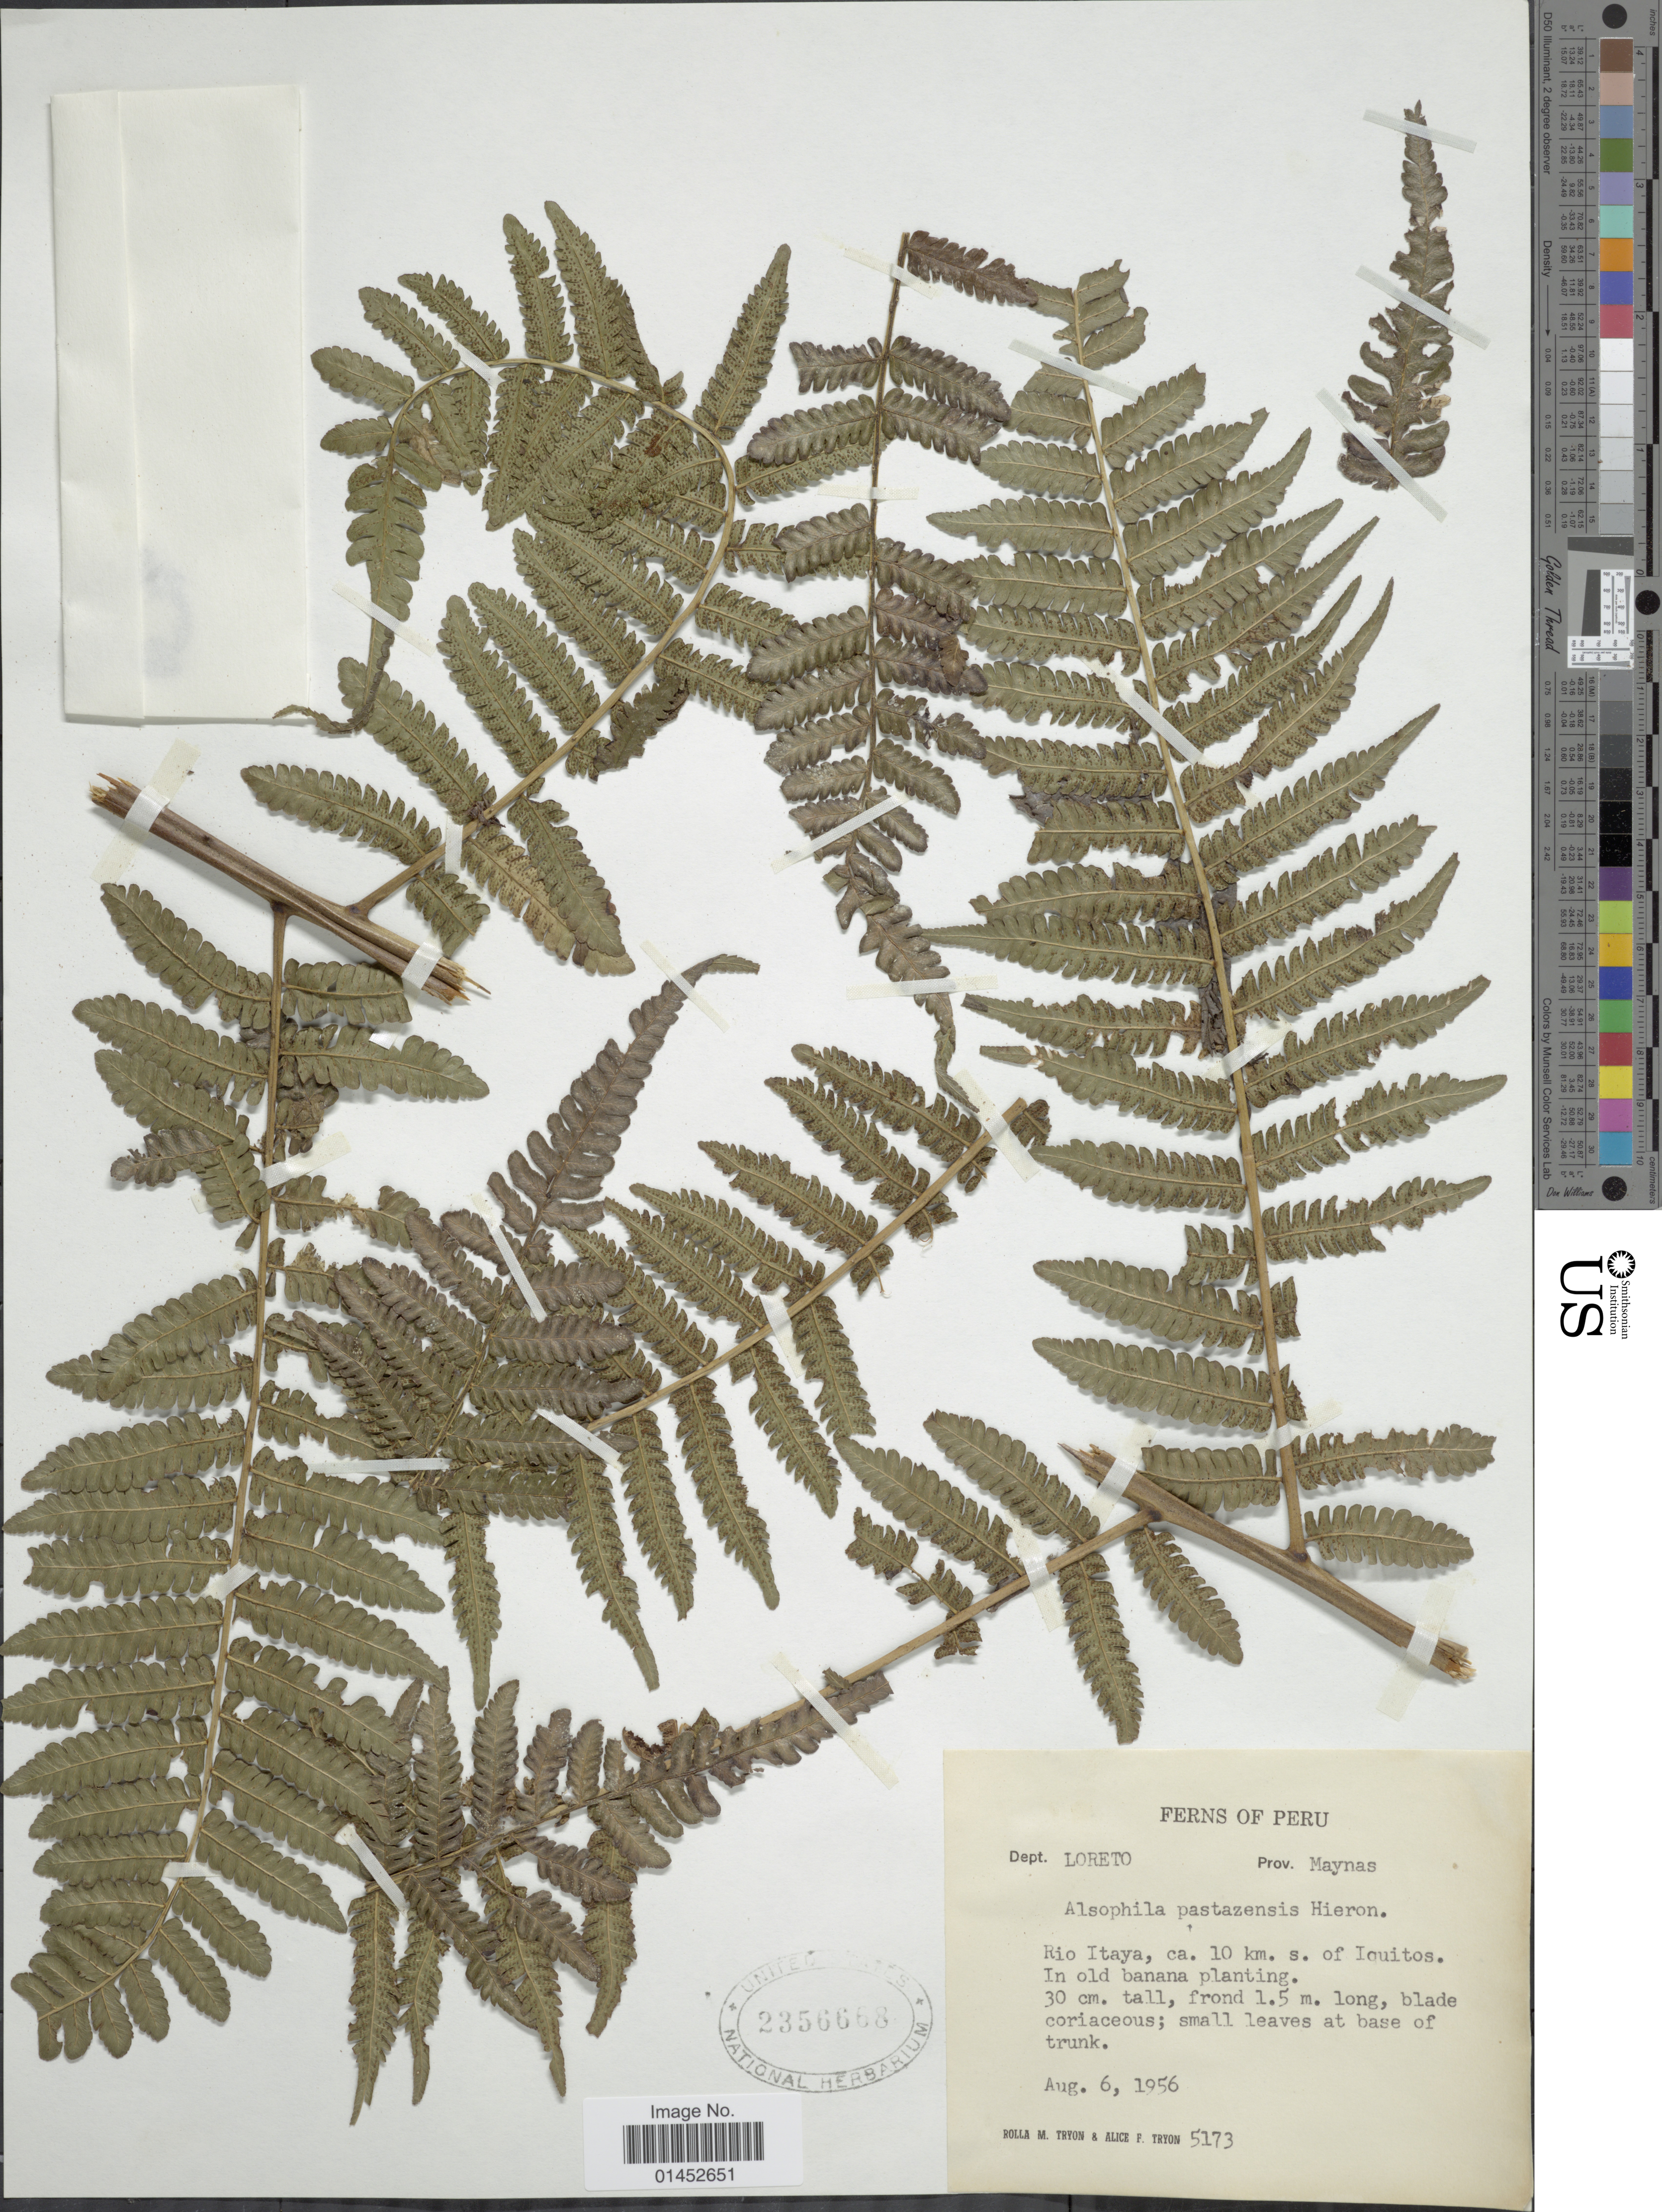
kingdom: Plantae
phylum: Tracheophyta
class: Polypodiopsida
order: Cyatheales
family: Cyatheaceae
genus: Cyathea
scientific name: Cyathea pungens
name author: (Willd.) Domin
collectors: R. M. Tryon & A. F. Tryon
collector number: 5173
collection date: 1956-08-06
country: Peru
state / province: Loreto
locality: Dept. Loreto, Prov. Maynas, Rio Itaya, ca. 10 km. s. of Iquitos. In old banana planting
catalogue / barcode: US 2356668